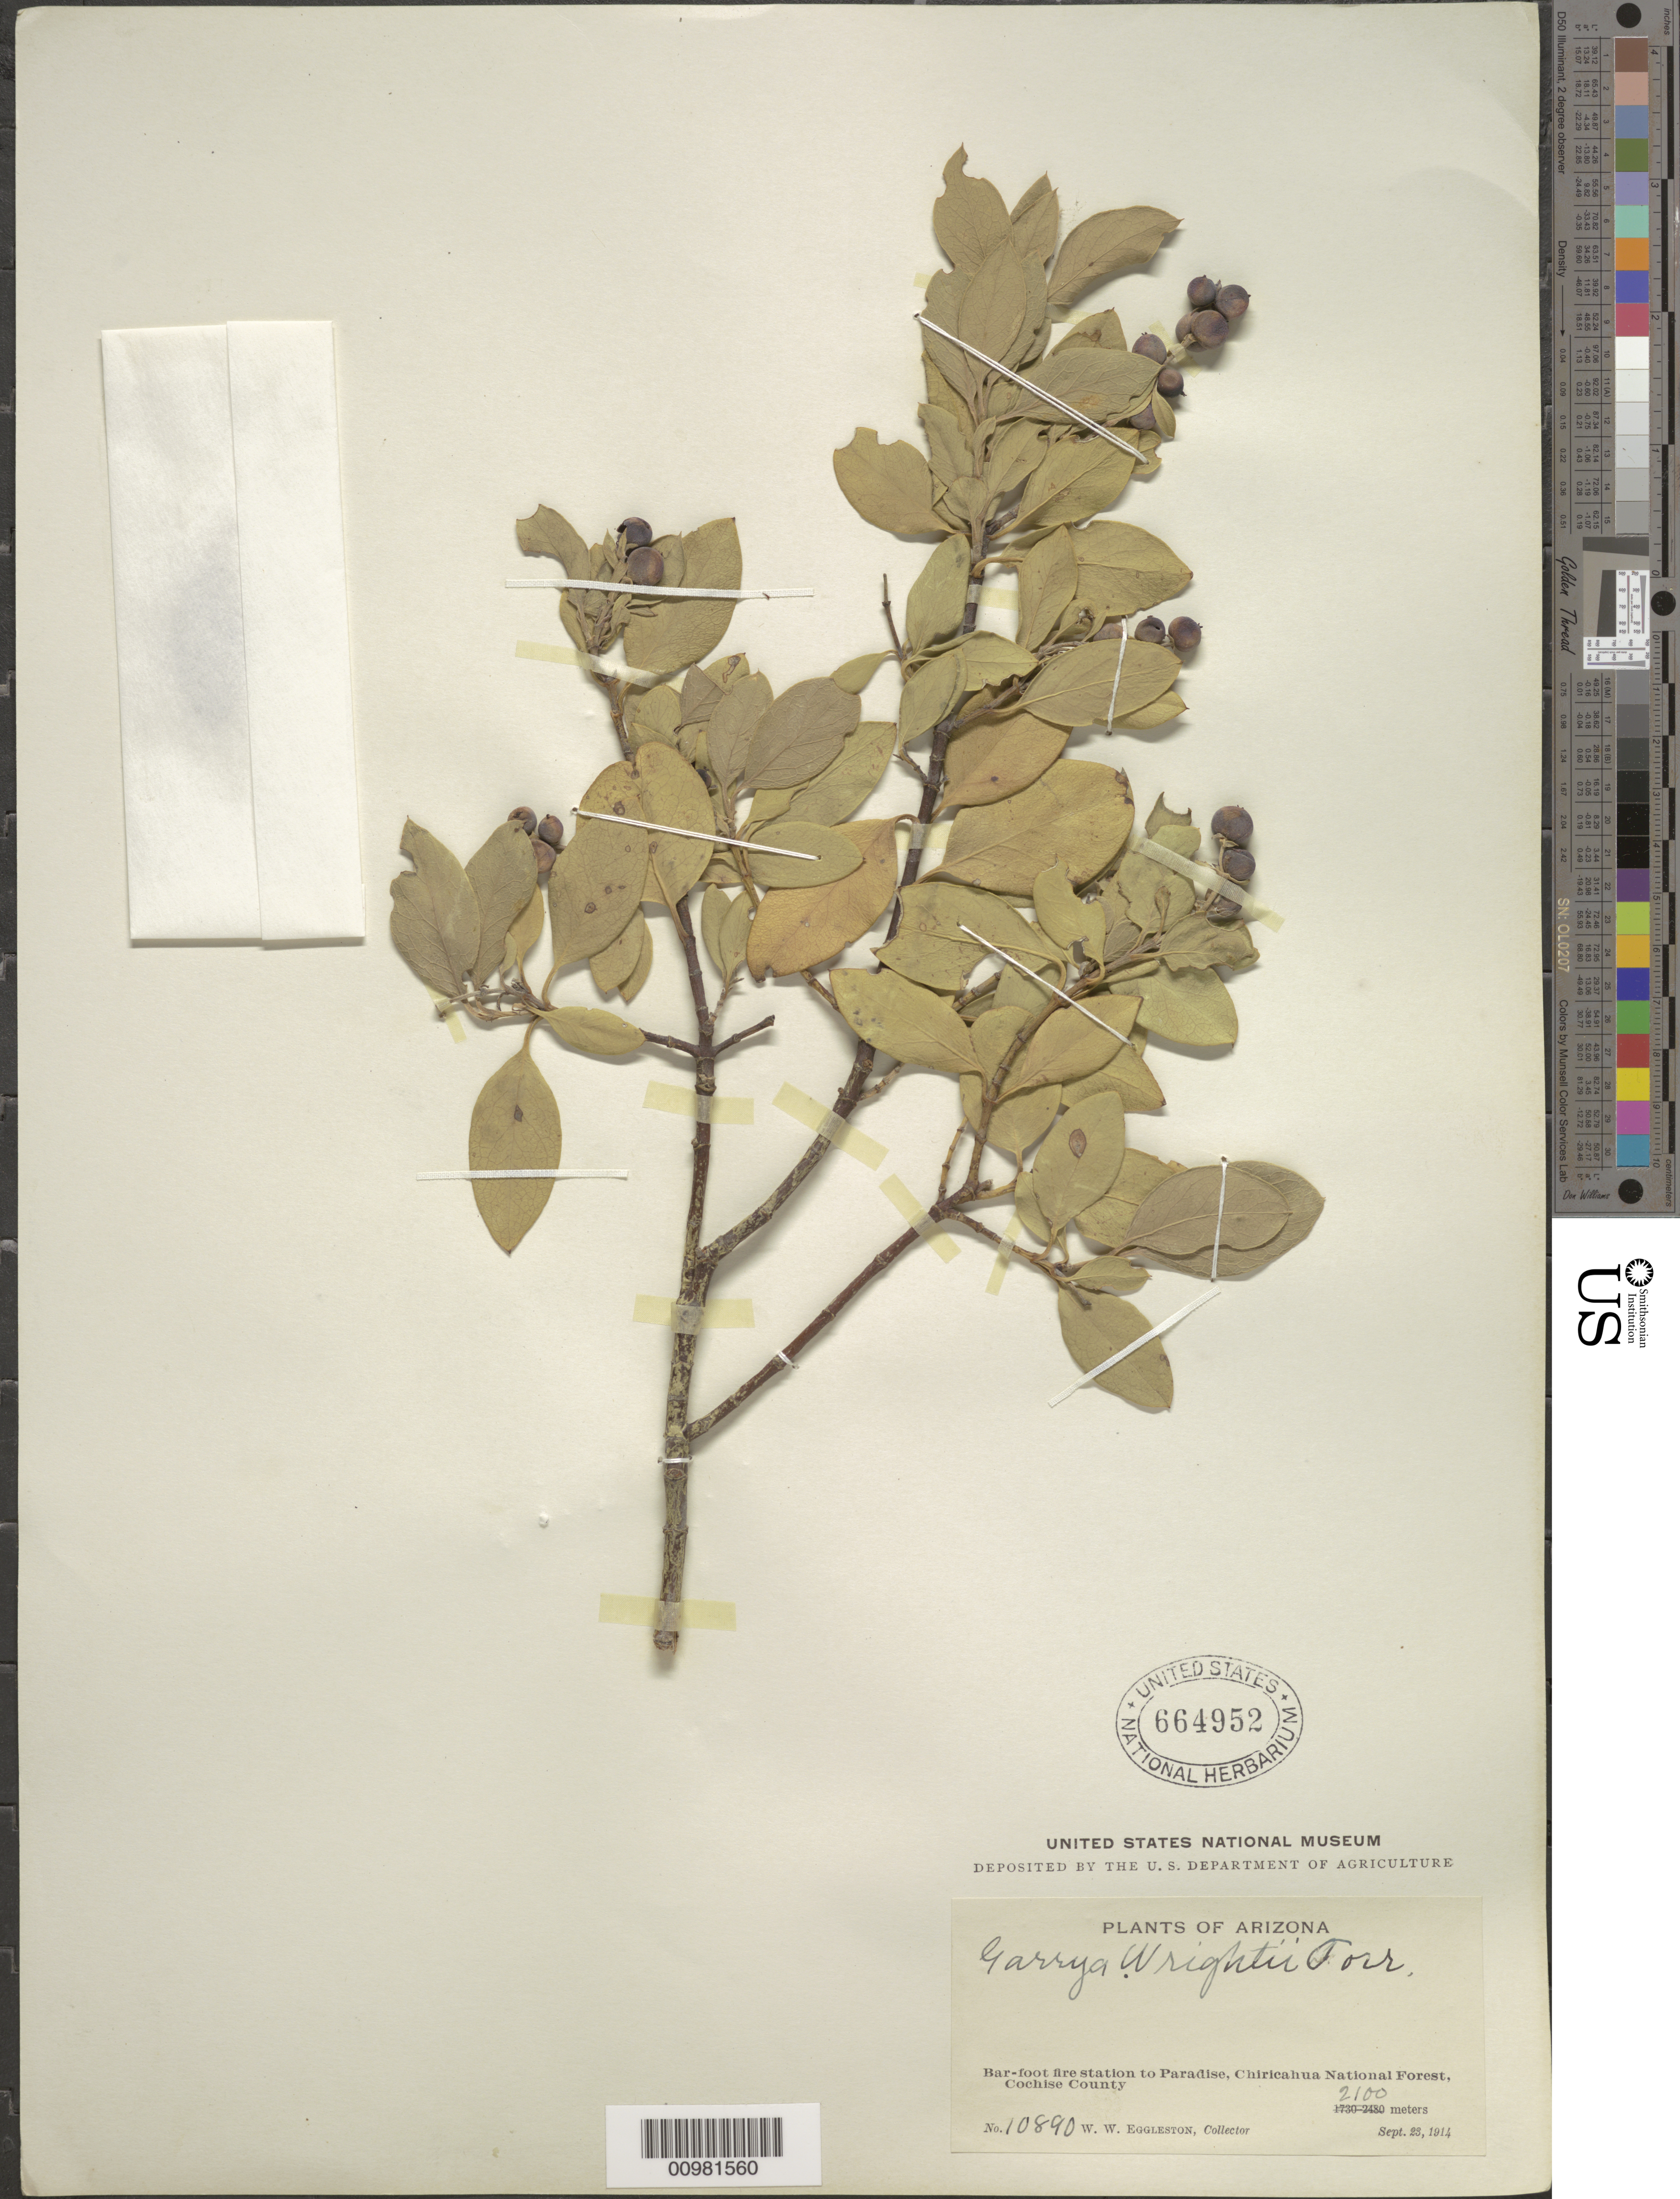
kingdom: Plantae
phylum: Tracheophyta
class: Magnoliopsida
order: Garryales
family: Garryaceae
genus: Garrya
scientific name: Garrya wrightii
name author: Torr.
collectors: W. W. Eggleston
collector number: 10890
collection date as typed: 23 Sep 1914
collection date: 1914-09-23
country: United States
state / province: Arizona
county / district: Cochise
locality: Chiricahua National Forest, Bar-foot fire station to Paradise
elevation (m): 2100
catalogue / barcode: US 664952